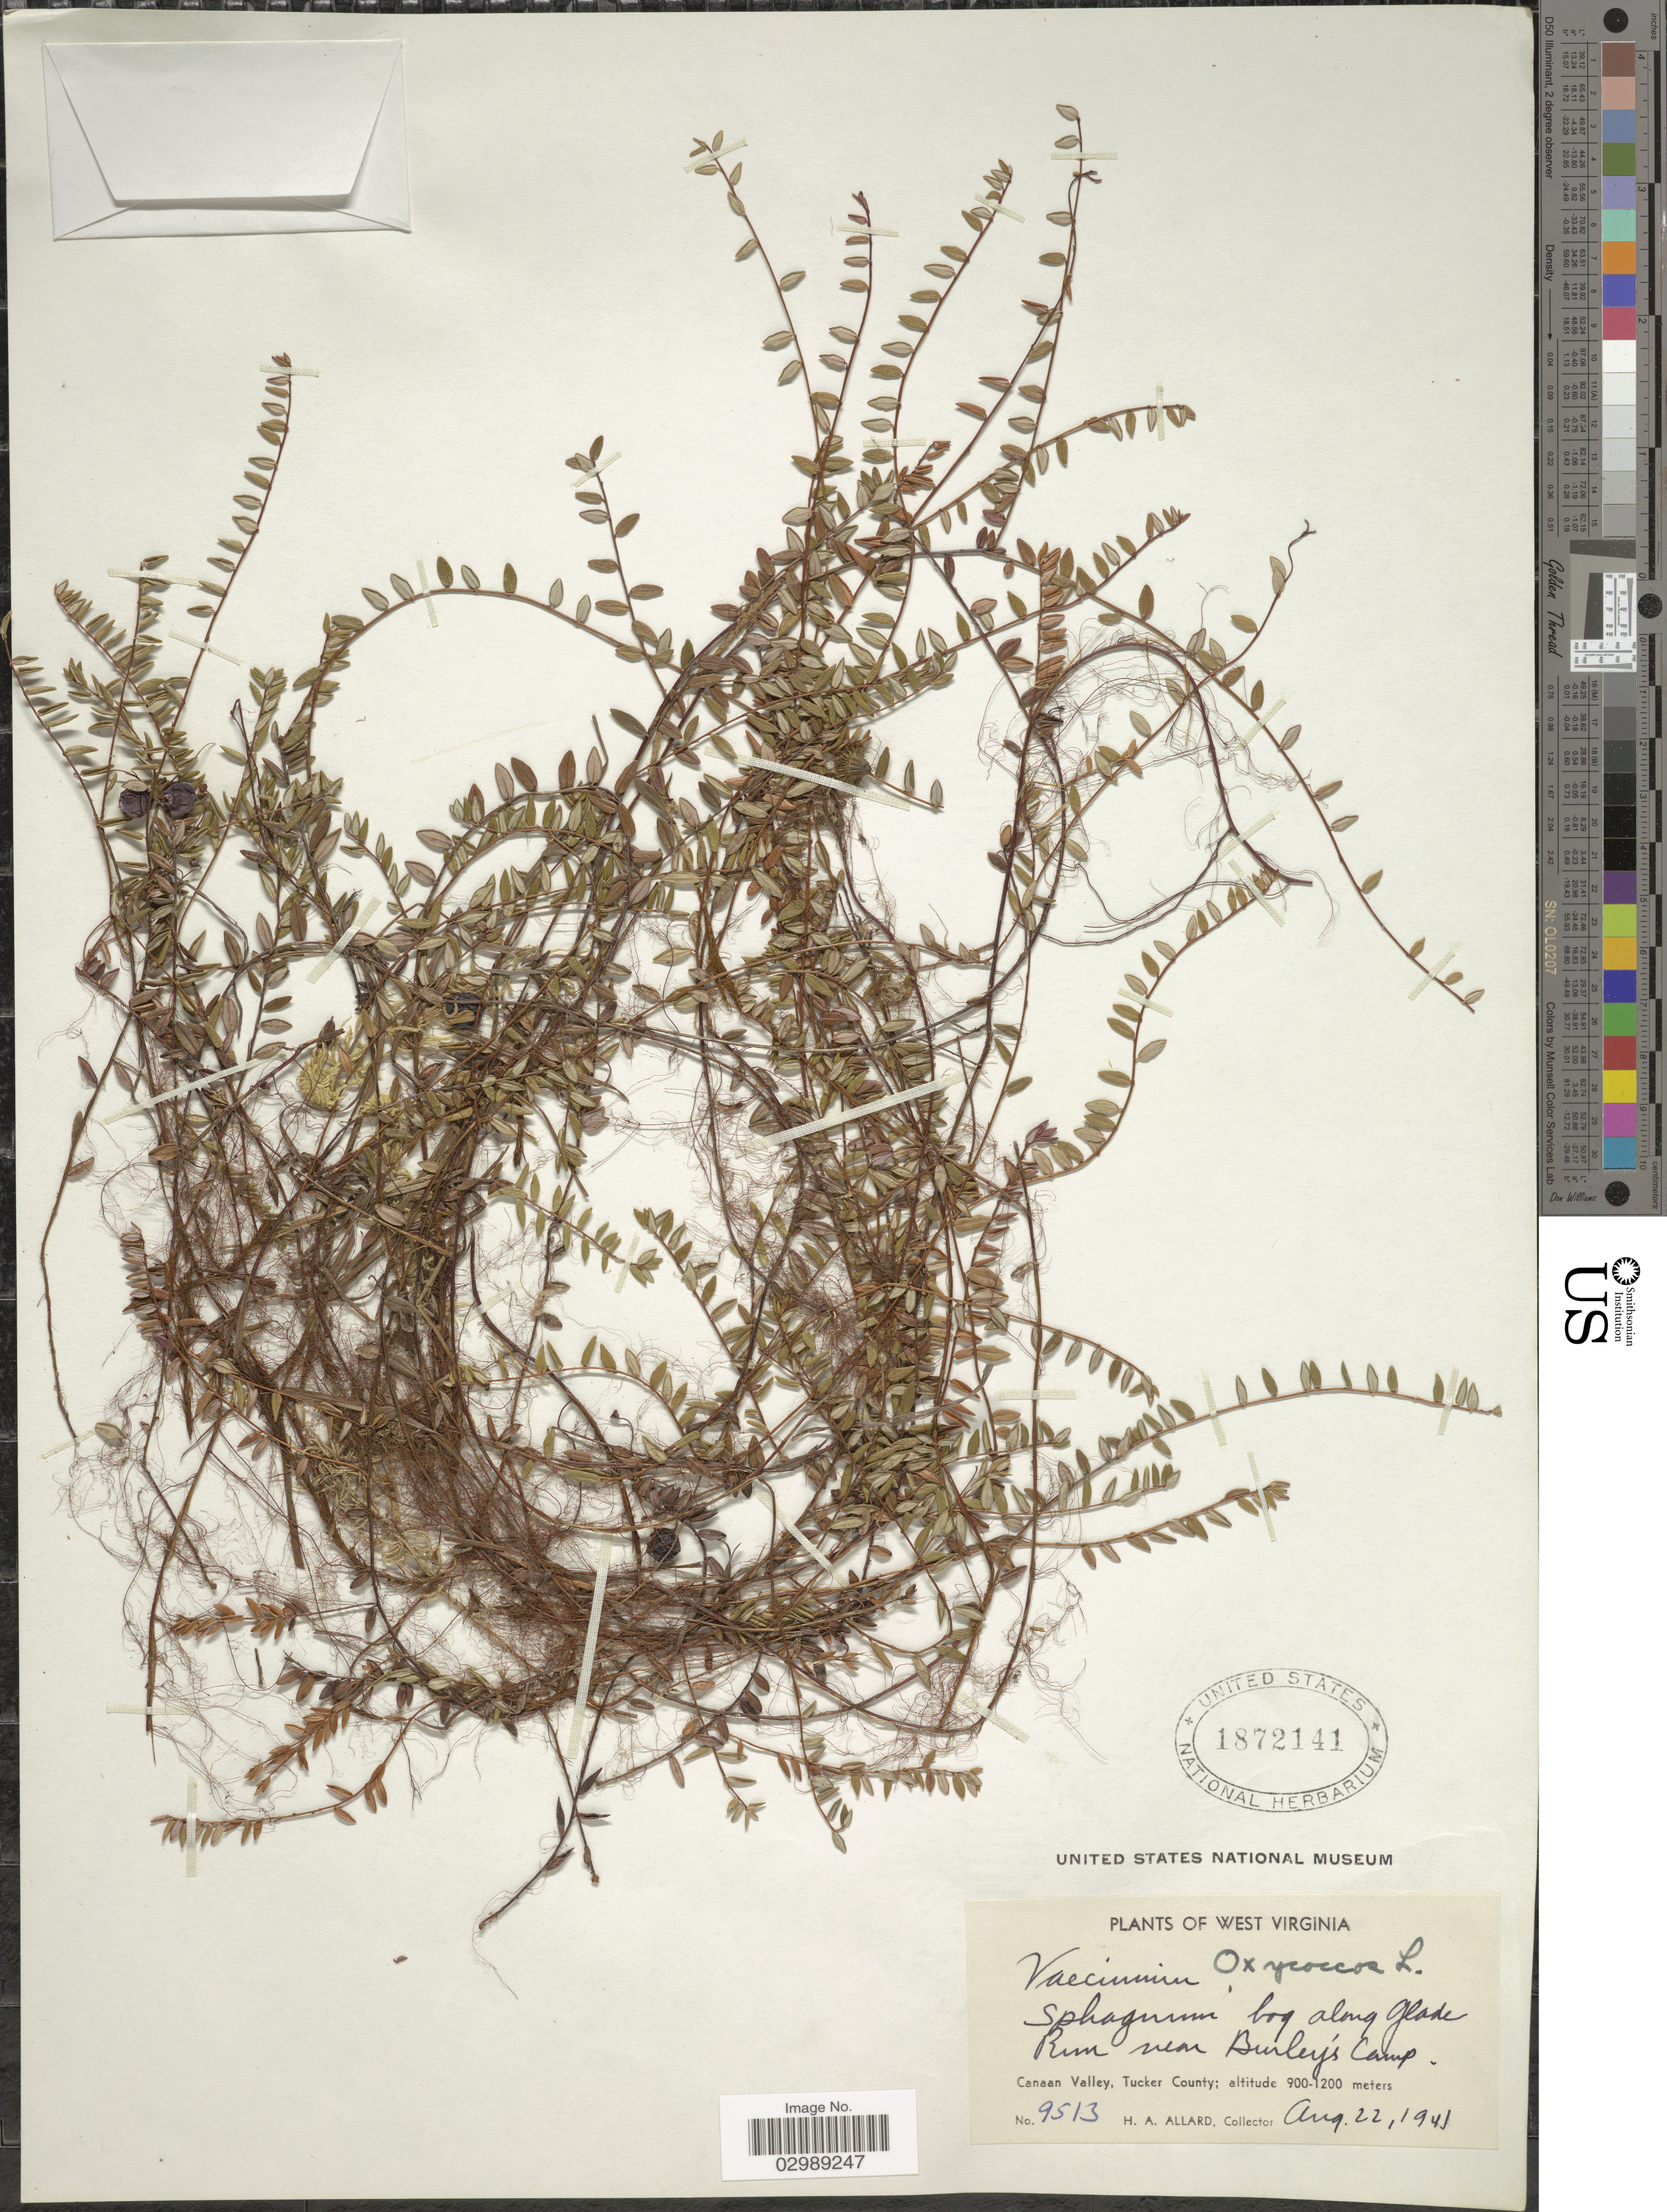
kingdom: Plantae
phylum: Tracheophyta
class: Magnoliopsida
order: Ericales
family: Ericaceae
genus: Vaccinium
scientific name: Vaccinium oxycoccos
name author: L.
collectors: H. A. Allard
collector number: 9513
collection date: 1941-08-22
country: United States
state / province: West Virginia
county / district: Tucker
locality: Sphagnum bog along glade Rum near Burley's Camp, Canaan Valley, Tucker County.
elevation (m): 900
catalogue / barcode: US 1872141